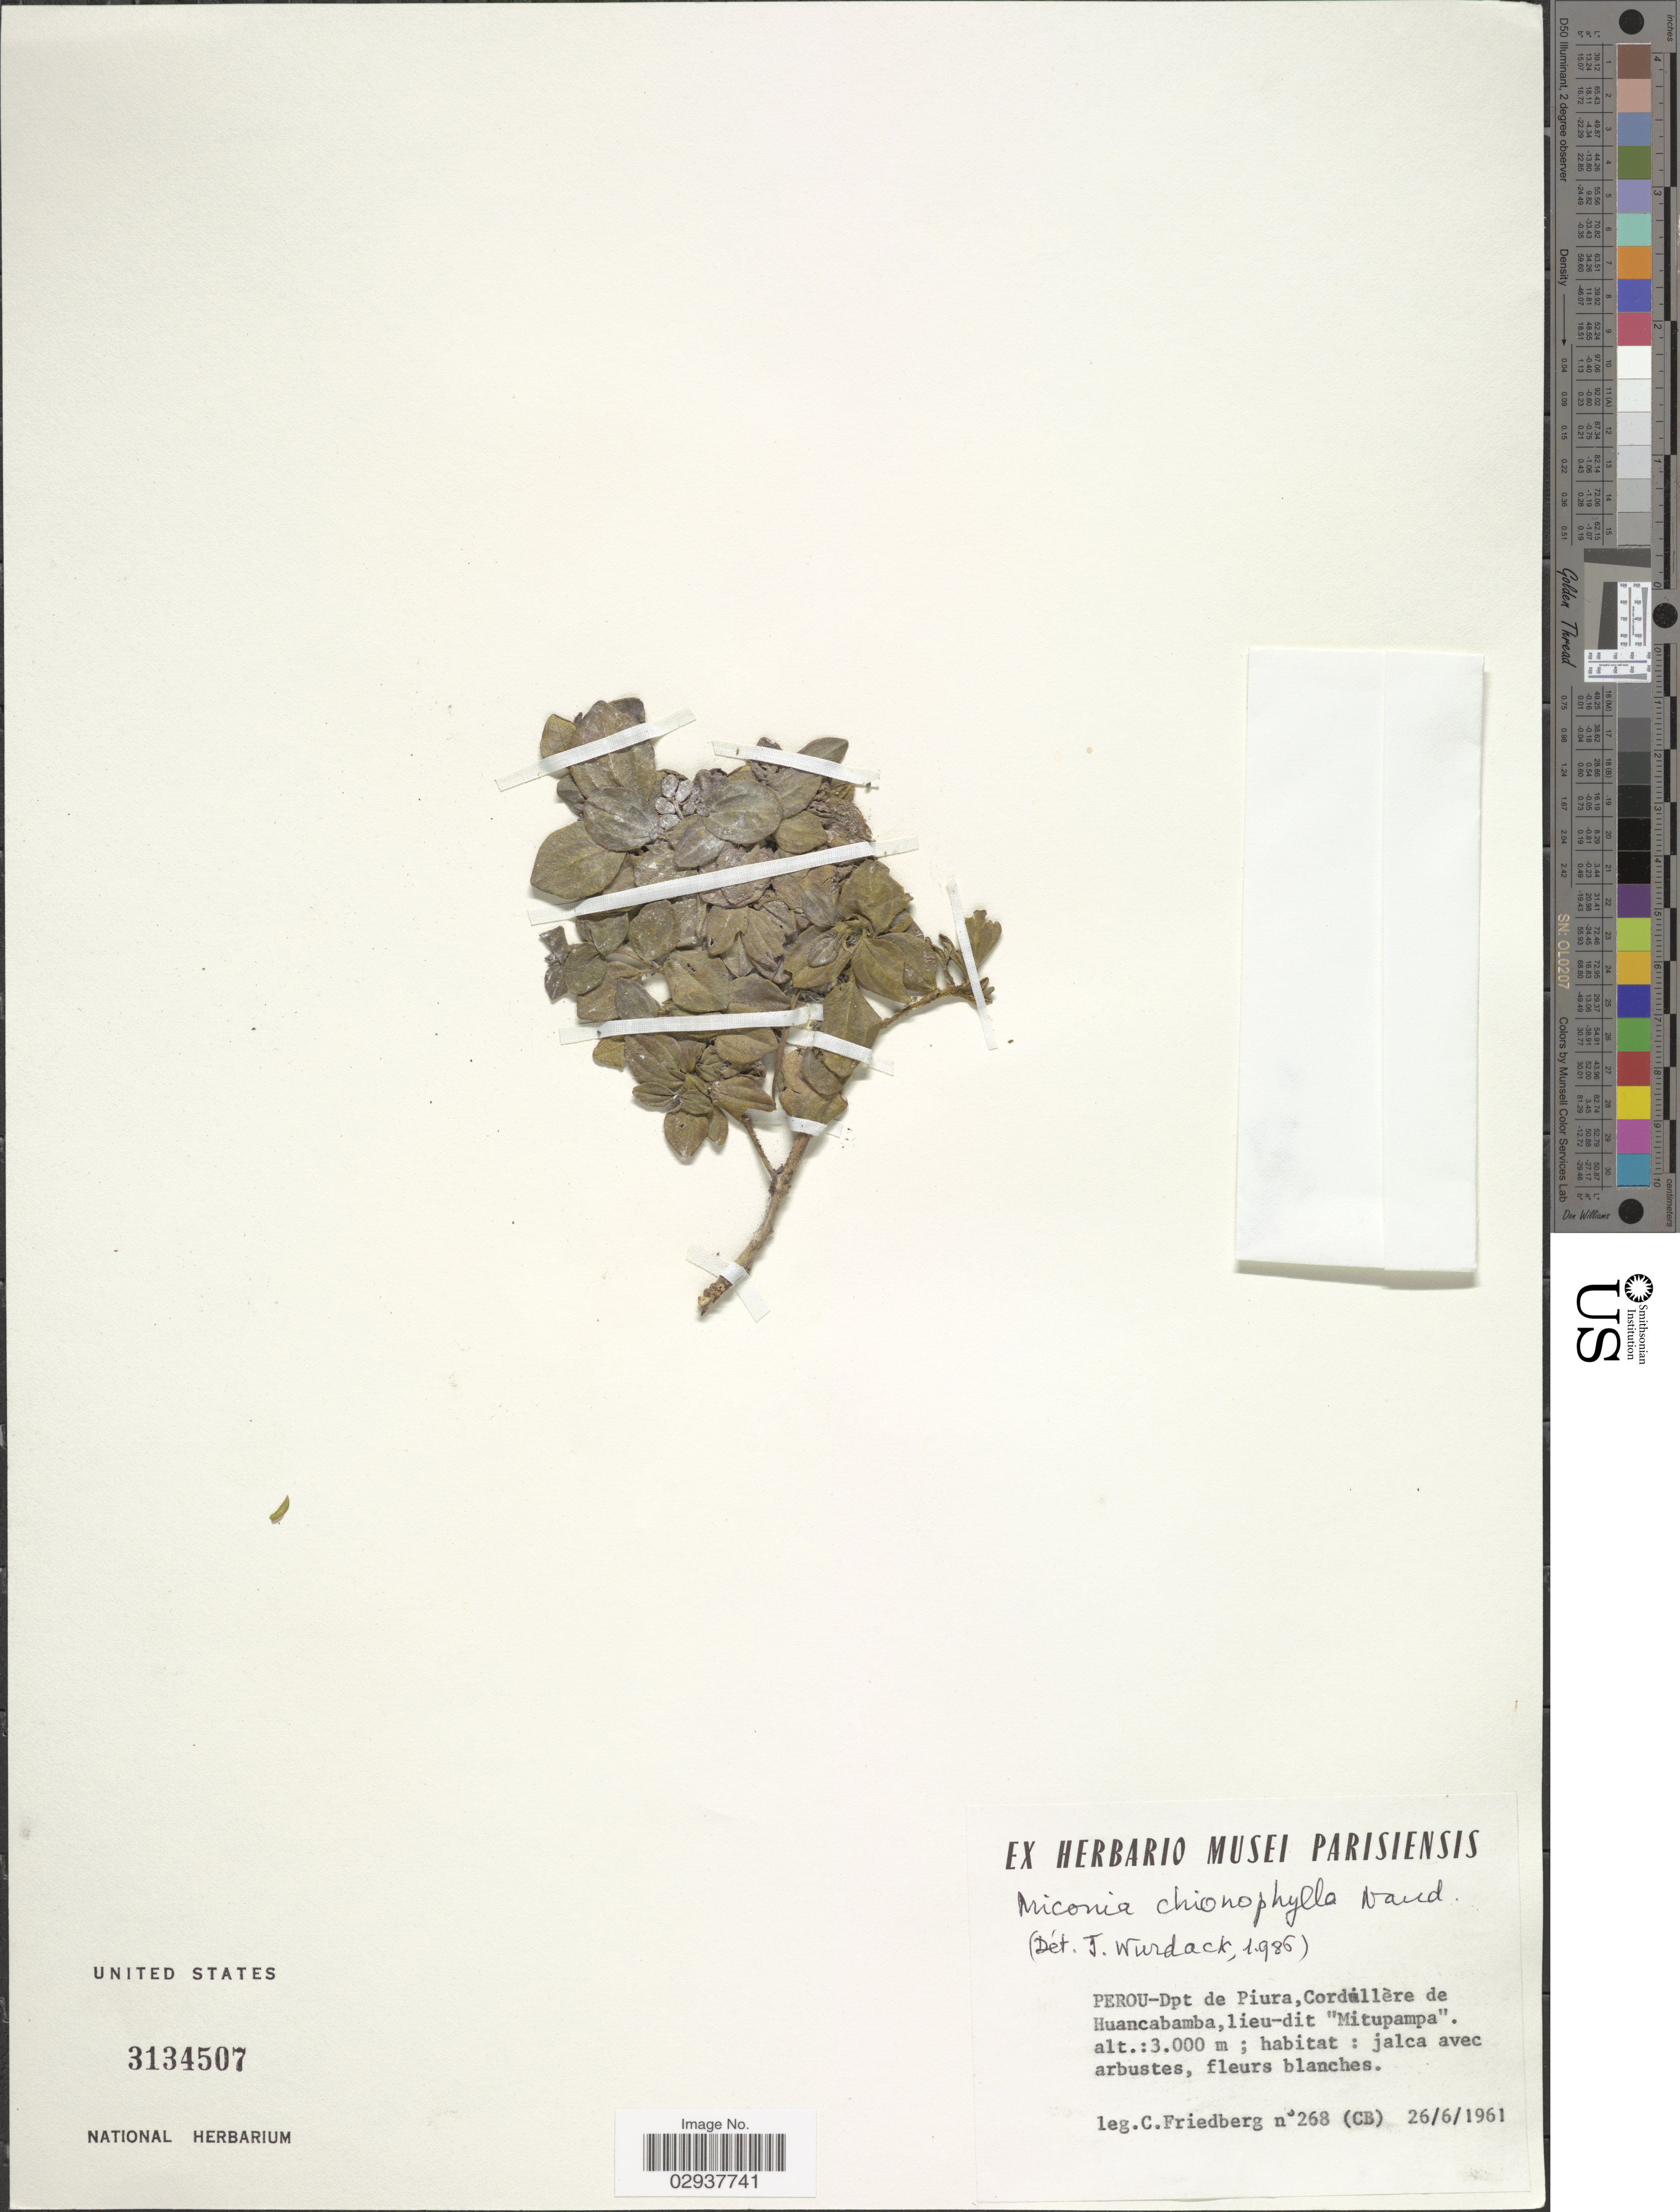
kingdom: Plantae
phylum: Tracheophyta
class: Magnoliopsida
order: Myrtales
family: Melastomataceae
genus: Miconia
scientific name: Miconia chionophila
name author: Naudin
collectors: C. Friedberg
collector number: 268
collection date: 1961-06-26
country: Peru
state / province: Piura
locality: Dpt de Piura, Codúllère de Huancabamba, lieu-dit "Mitupampa".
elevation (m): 3000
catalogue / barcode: US 3134507